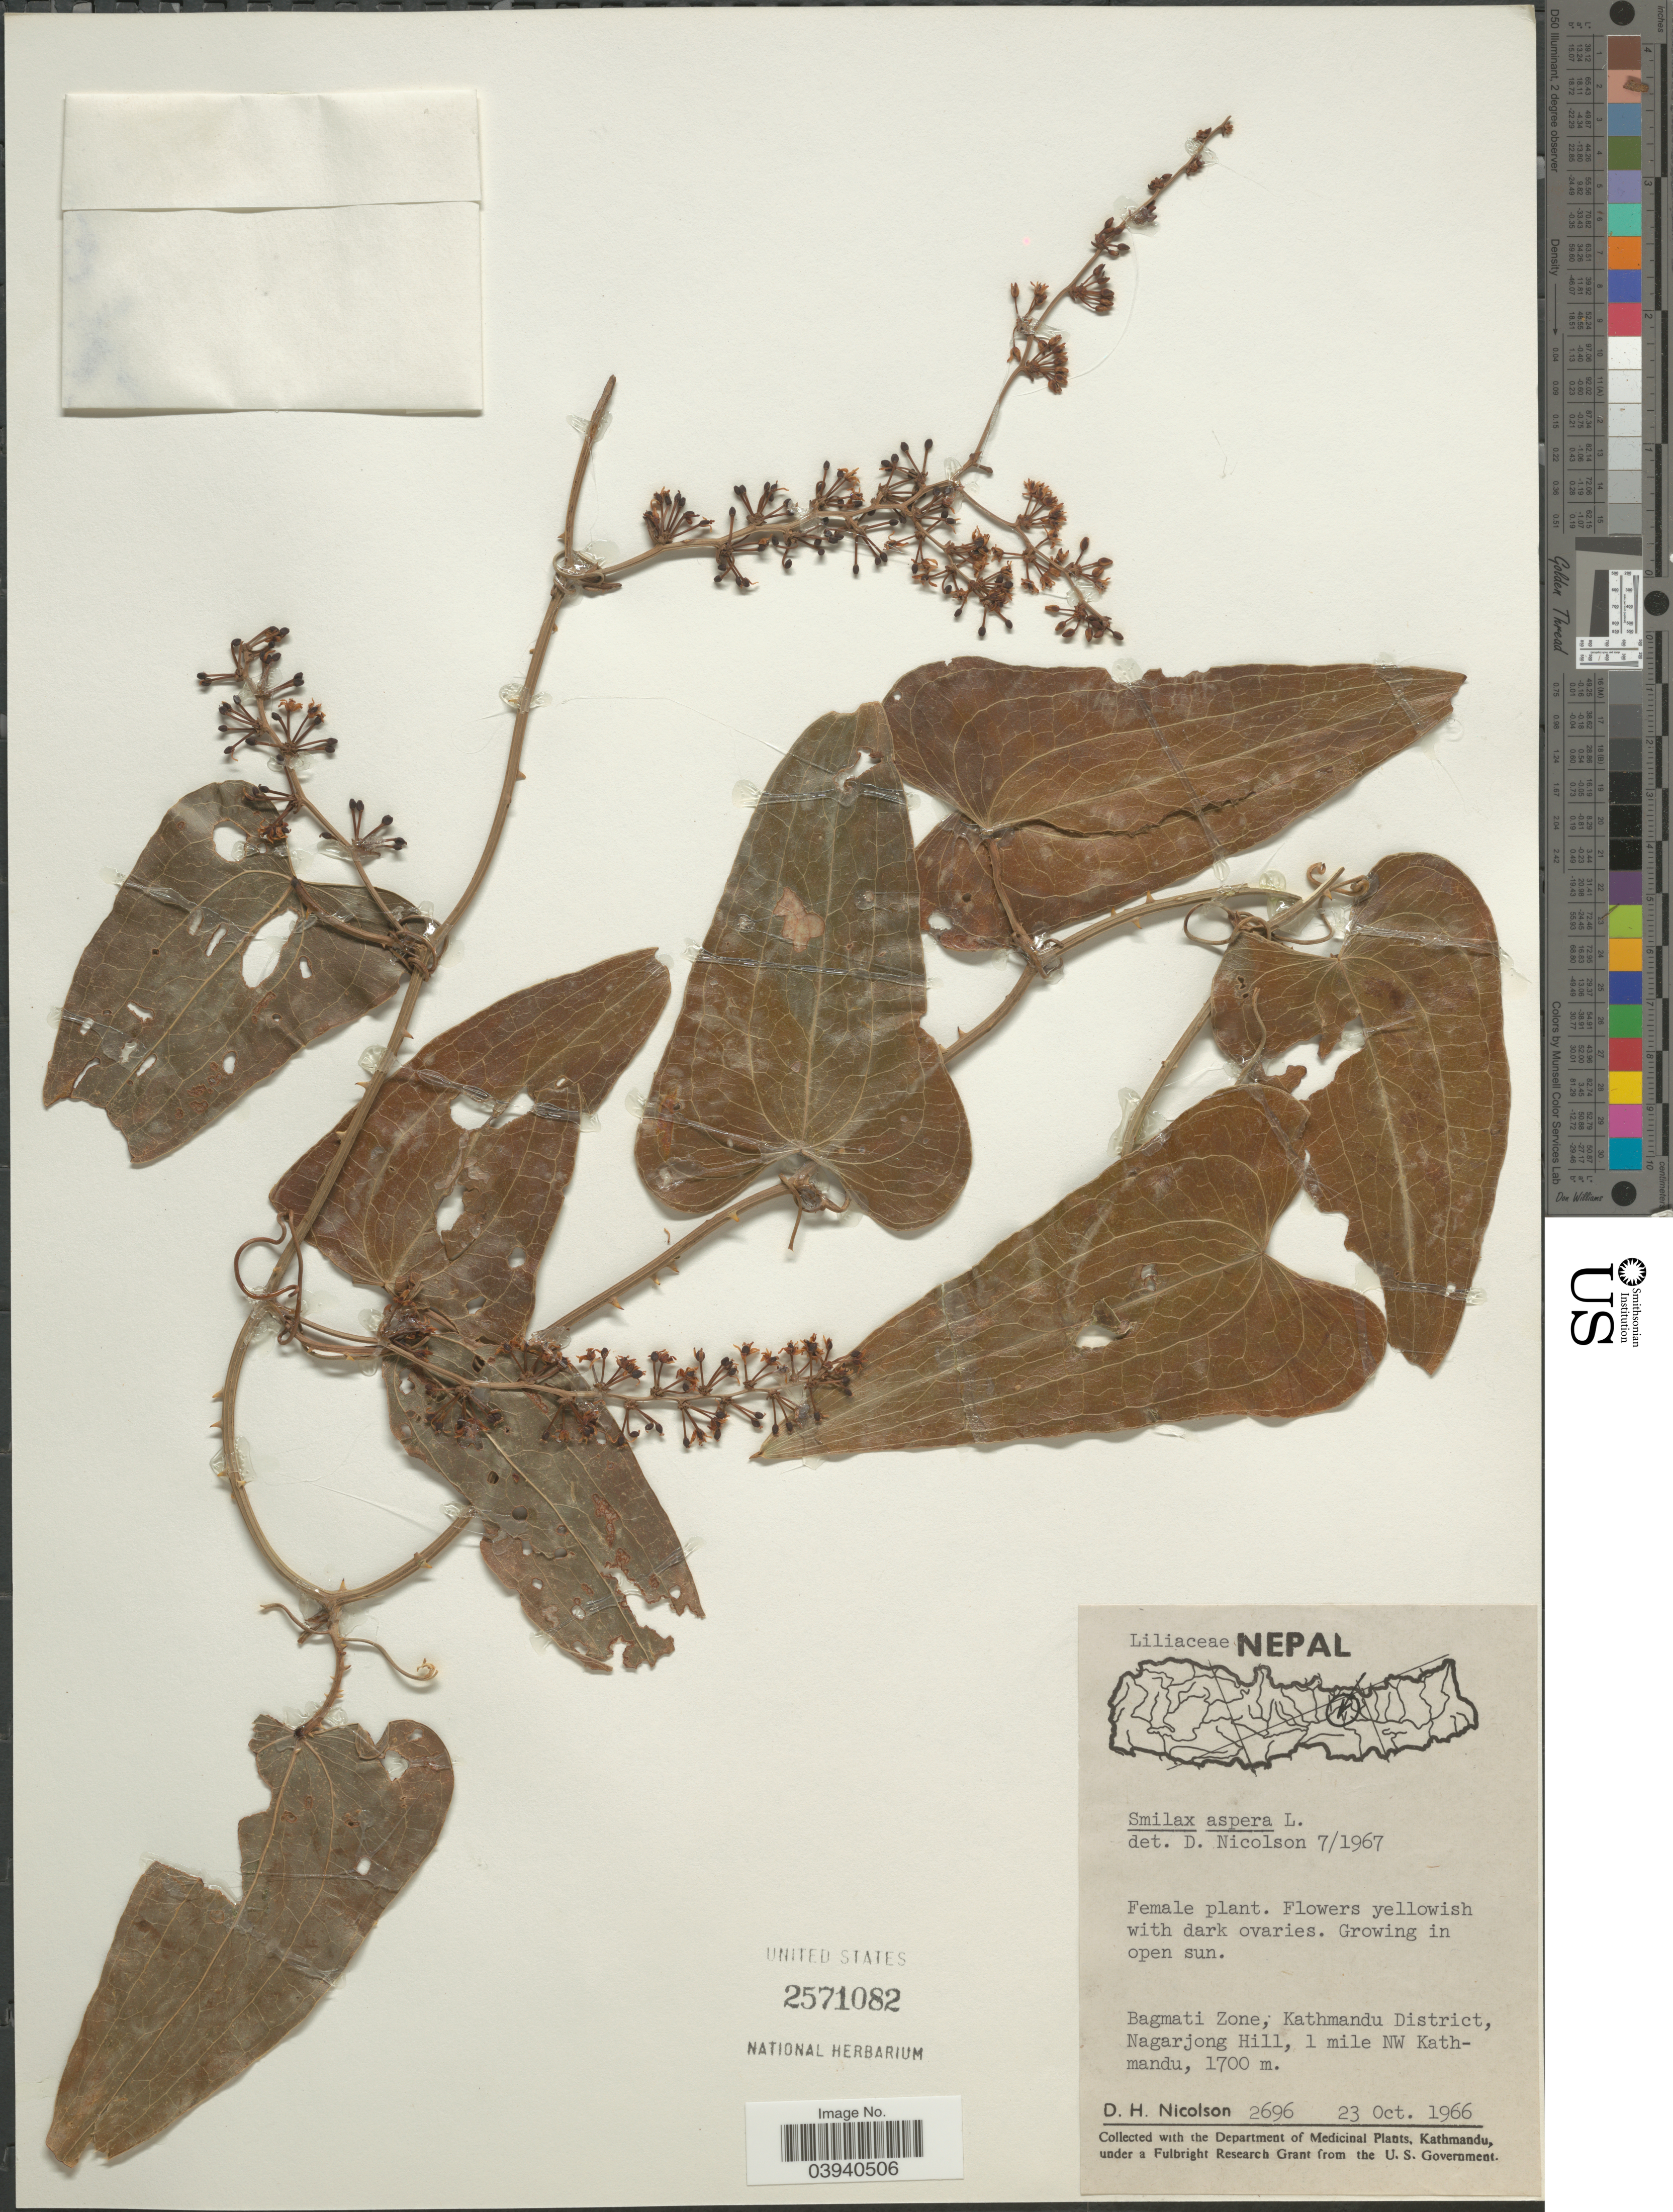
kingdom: Plantae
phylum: Tracheophyta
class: Liliopsida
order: Liliales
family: Smilacaceae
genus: Smilax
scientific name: Smilax aspera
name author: L.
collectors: D. H. Nicolson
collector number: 2696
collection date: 1966-10-23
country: Nepal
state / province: Bagmati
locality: Bagmati Zone, Kathmandu District, Nagarjong Hill, 1 mile NW Kathmandu.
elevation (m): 1700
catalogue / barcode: US 2571082